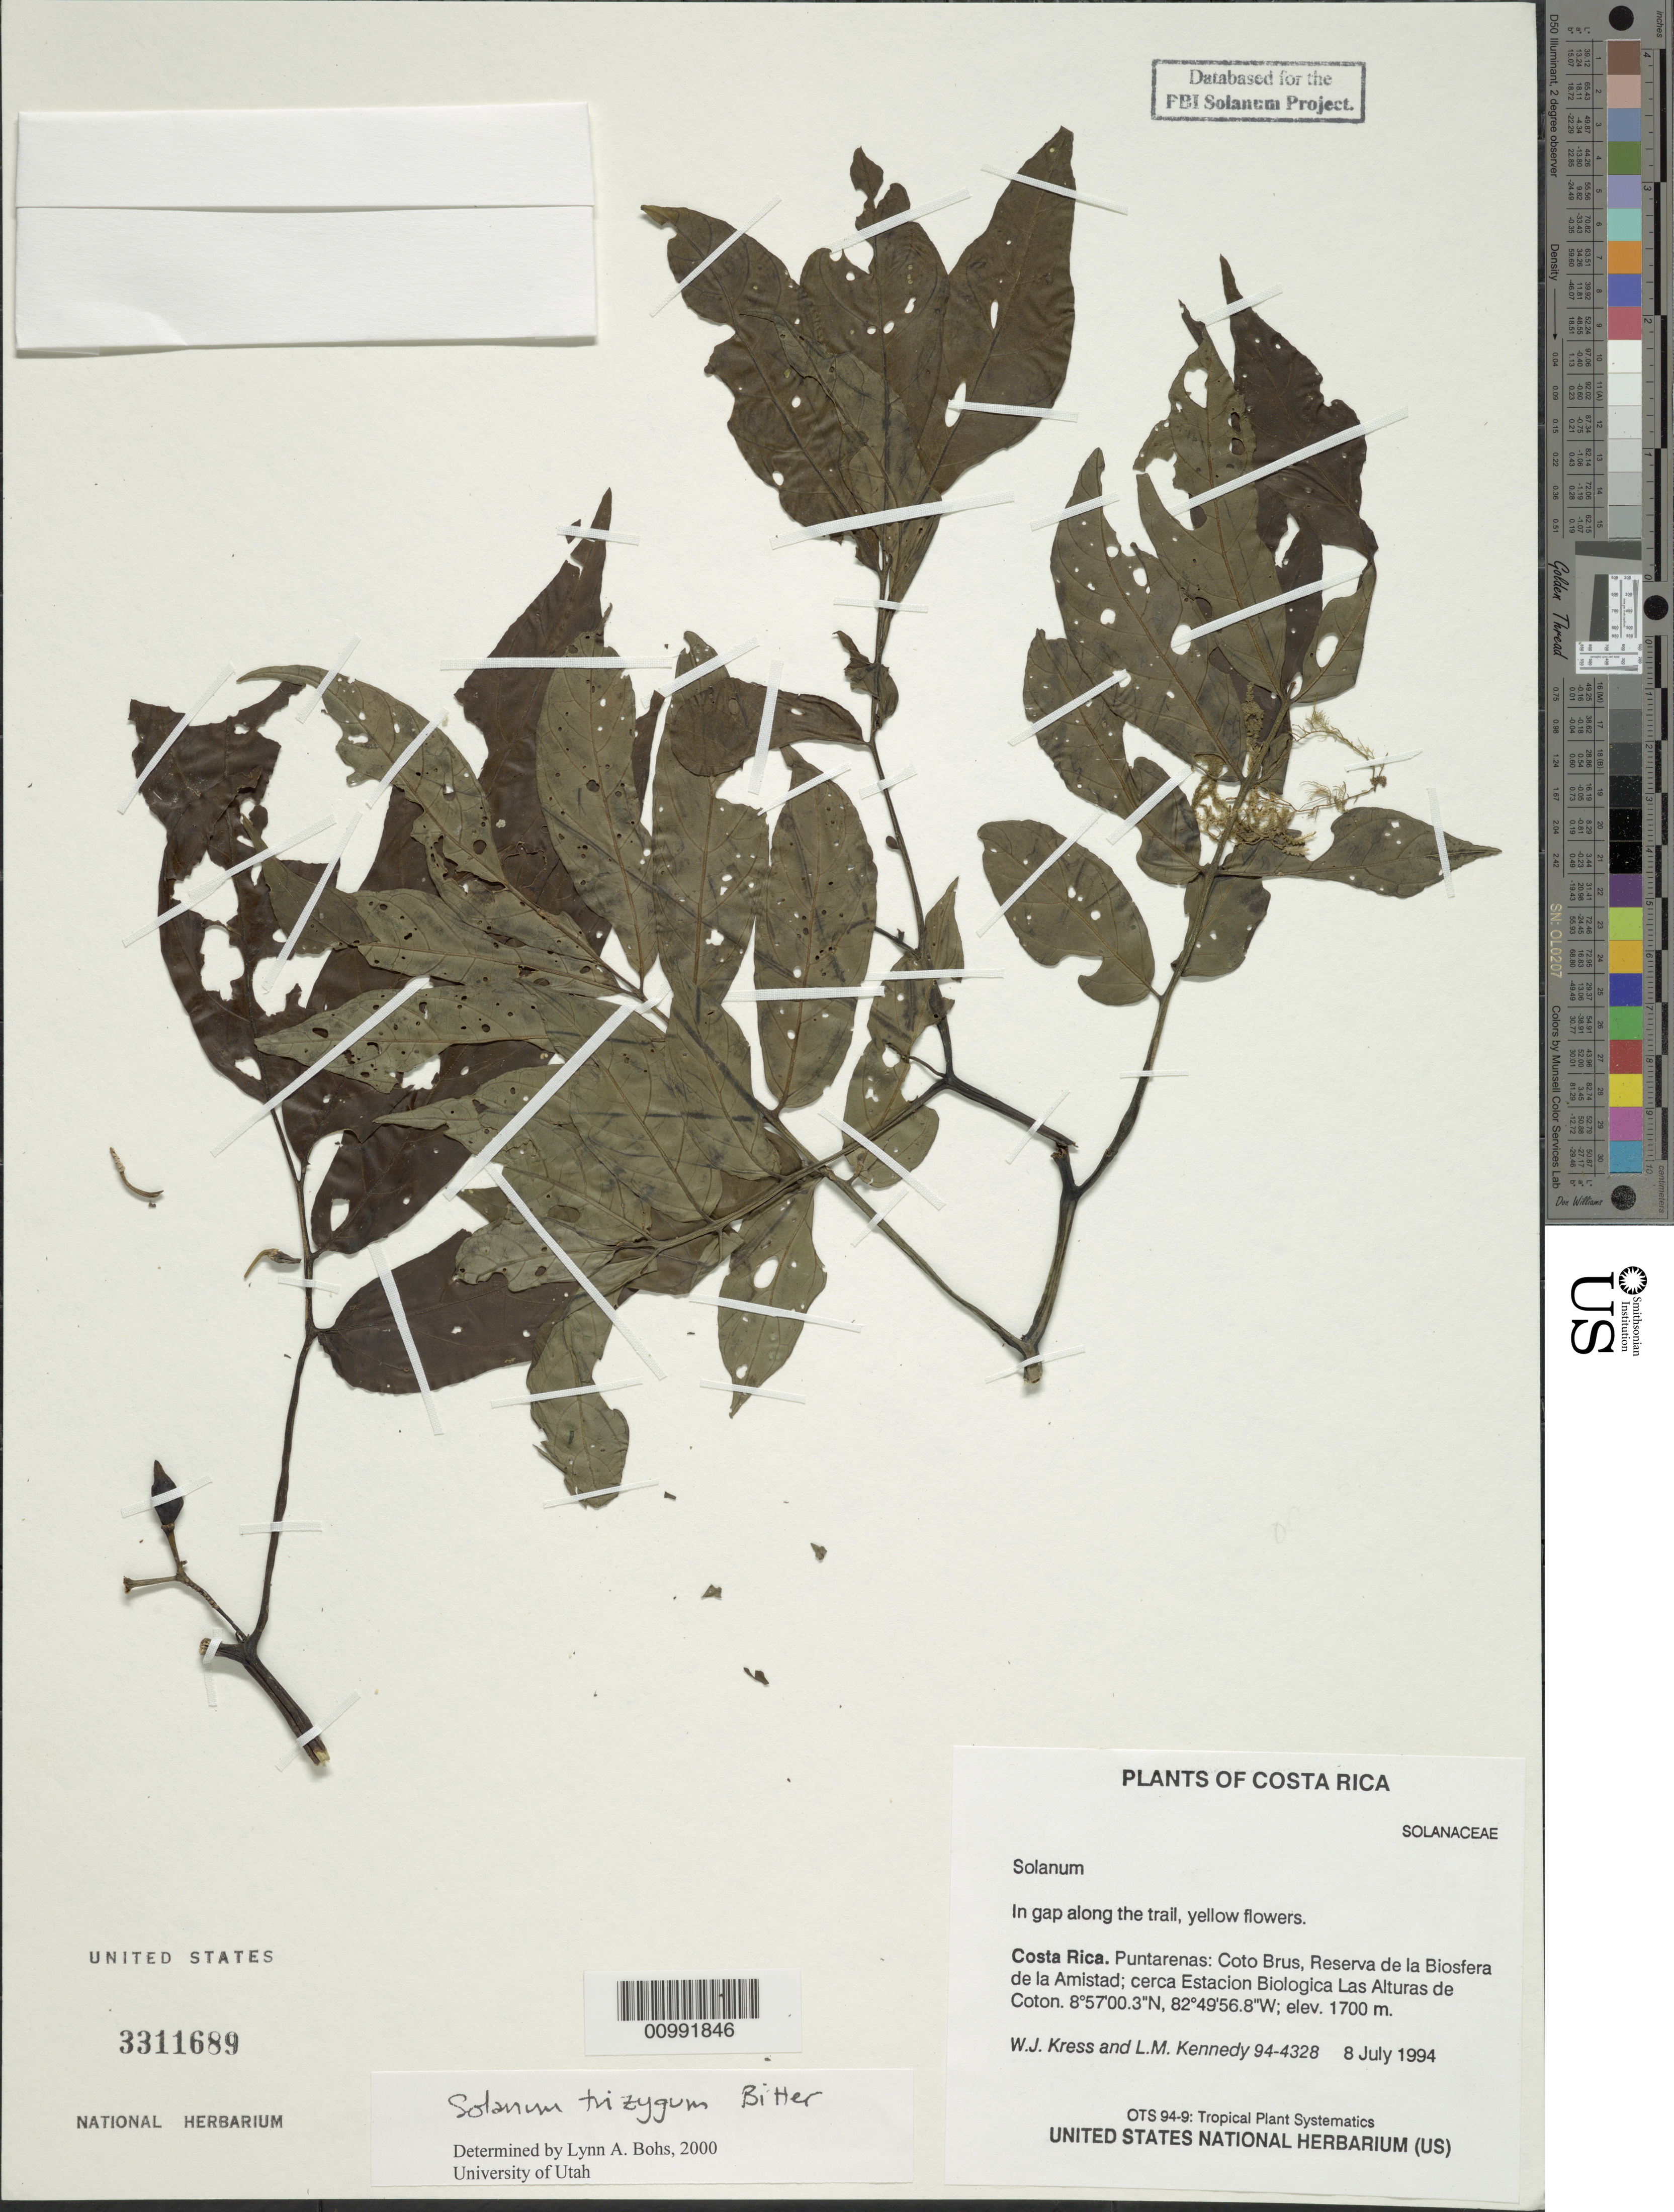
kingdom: Plantae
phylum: Tracheophyta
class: Magnoliopsida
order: Solanales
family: Solanaceae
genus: Solanum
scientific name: Solanum trizygum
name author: Bitter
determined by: Bohs, L. A.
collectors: W. J. Kress & L. M. Kennedy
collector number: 94-4328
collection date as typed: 8 Jul 1994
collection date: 1994-07-08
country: Costa Rica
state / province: Puntarenas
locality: Coto Brus, Reserva de al Biosfera de la Amistad; cerca Estacion Biologica Las Alturas de Coton.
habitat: In the gap along the trail.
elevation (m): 1700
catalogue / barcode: US 3311689